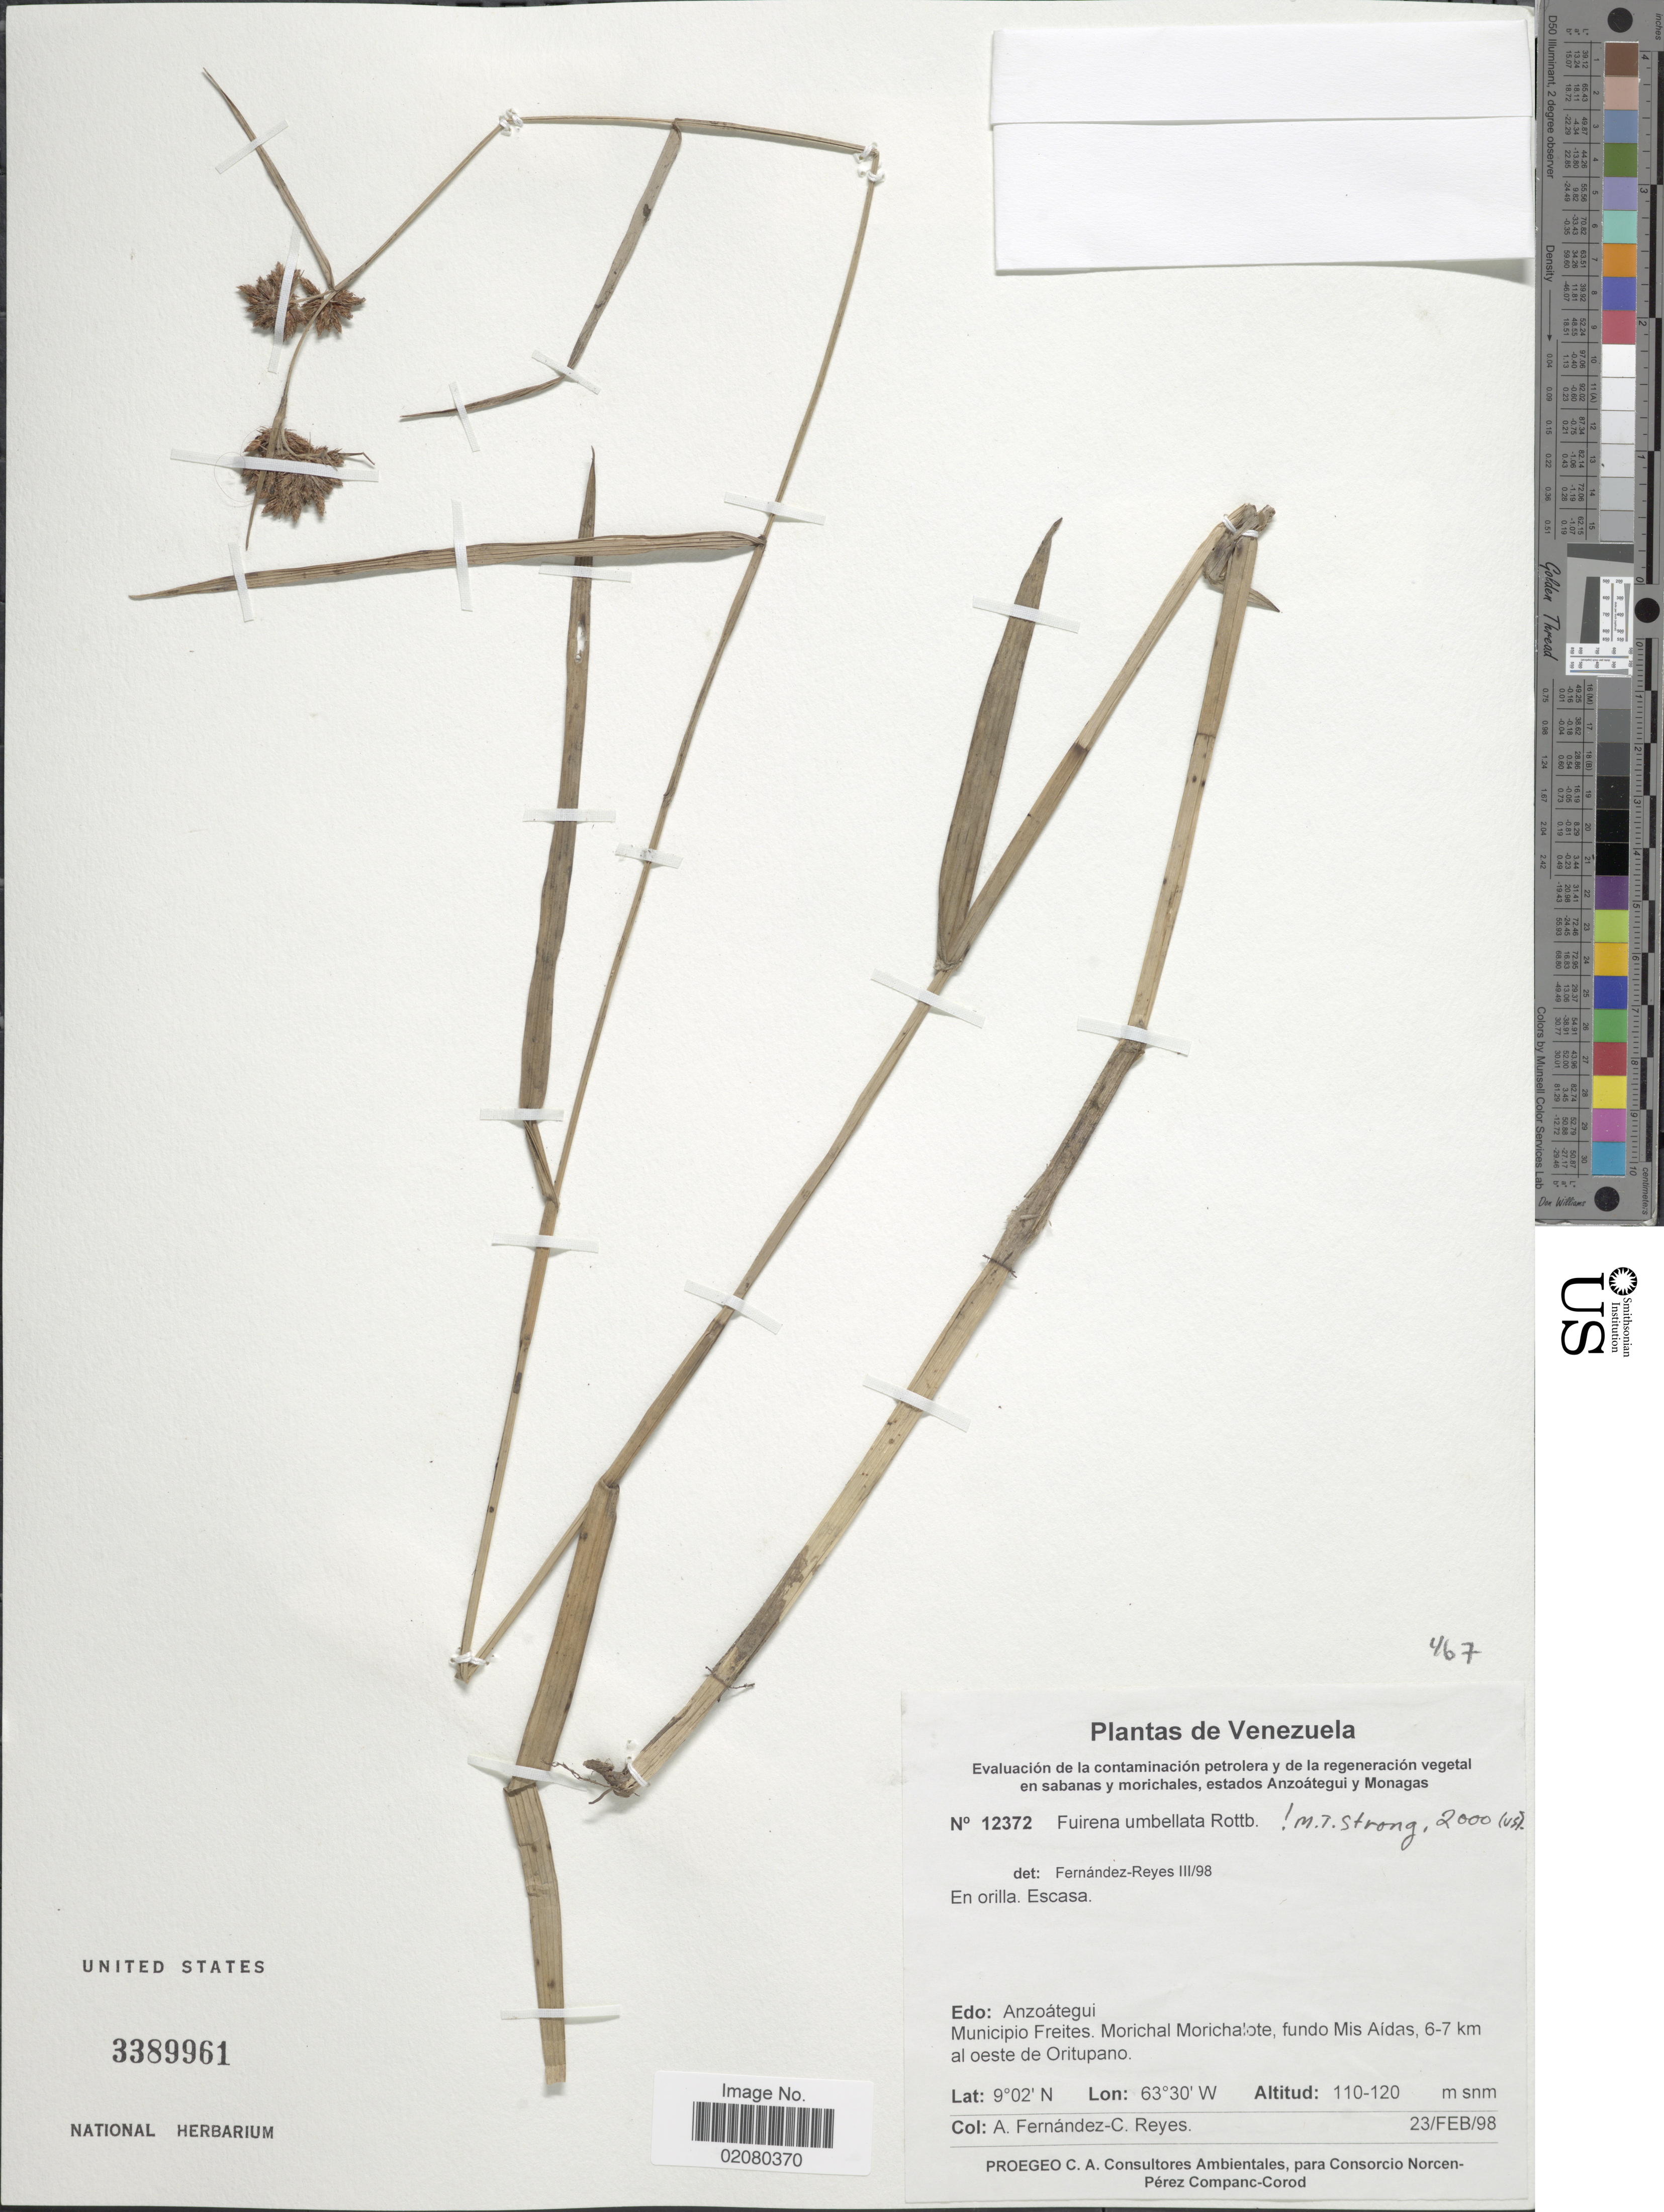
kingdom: Plantae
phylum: Tracheophyta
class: Liliopsida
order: Poales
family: Cyperaceae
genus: Fuirena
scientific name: Fuirena umbellata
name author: Rottb.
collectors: A. Fernández & C. Reyes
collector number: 12372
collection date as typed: Transcribed d/m/y: 23/2/98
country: Venezuela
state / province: Anzoategui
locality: Municipio Freites, Morichal Morichalote, fundo Mis Aidas, 6-7 km al oeste de Oritupano.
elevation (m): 110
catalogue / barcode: US 3389961